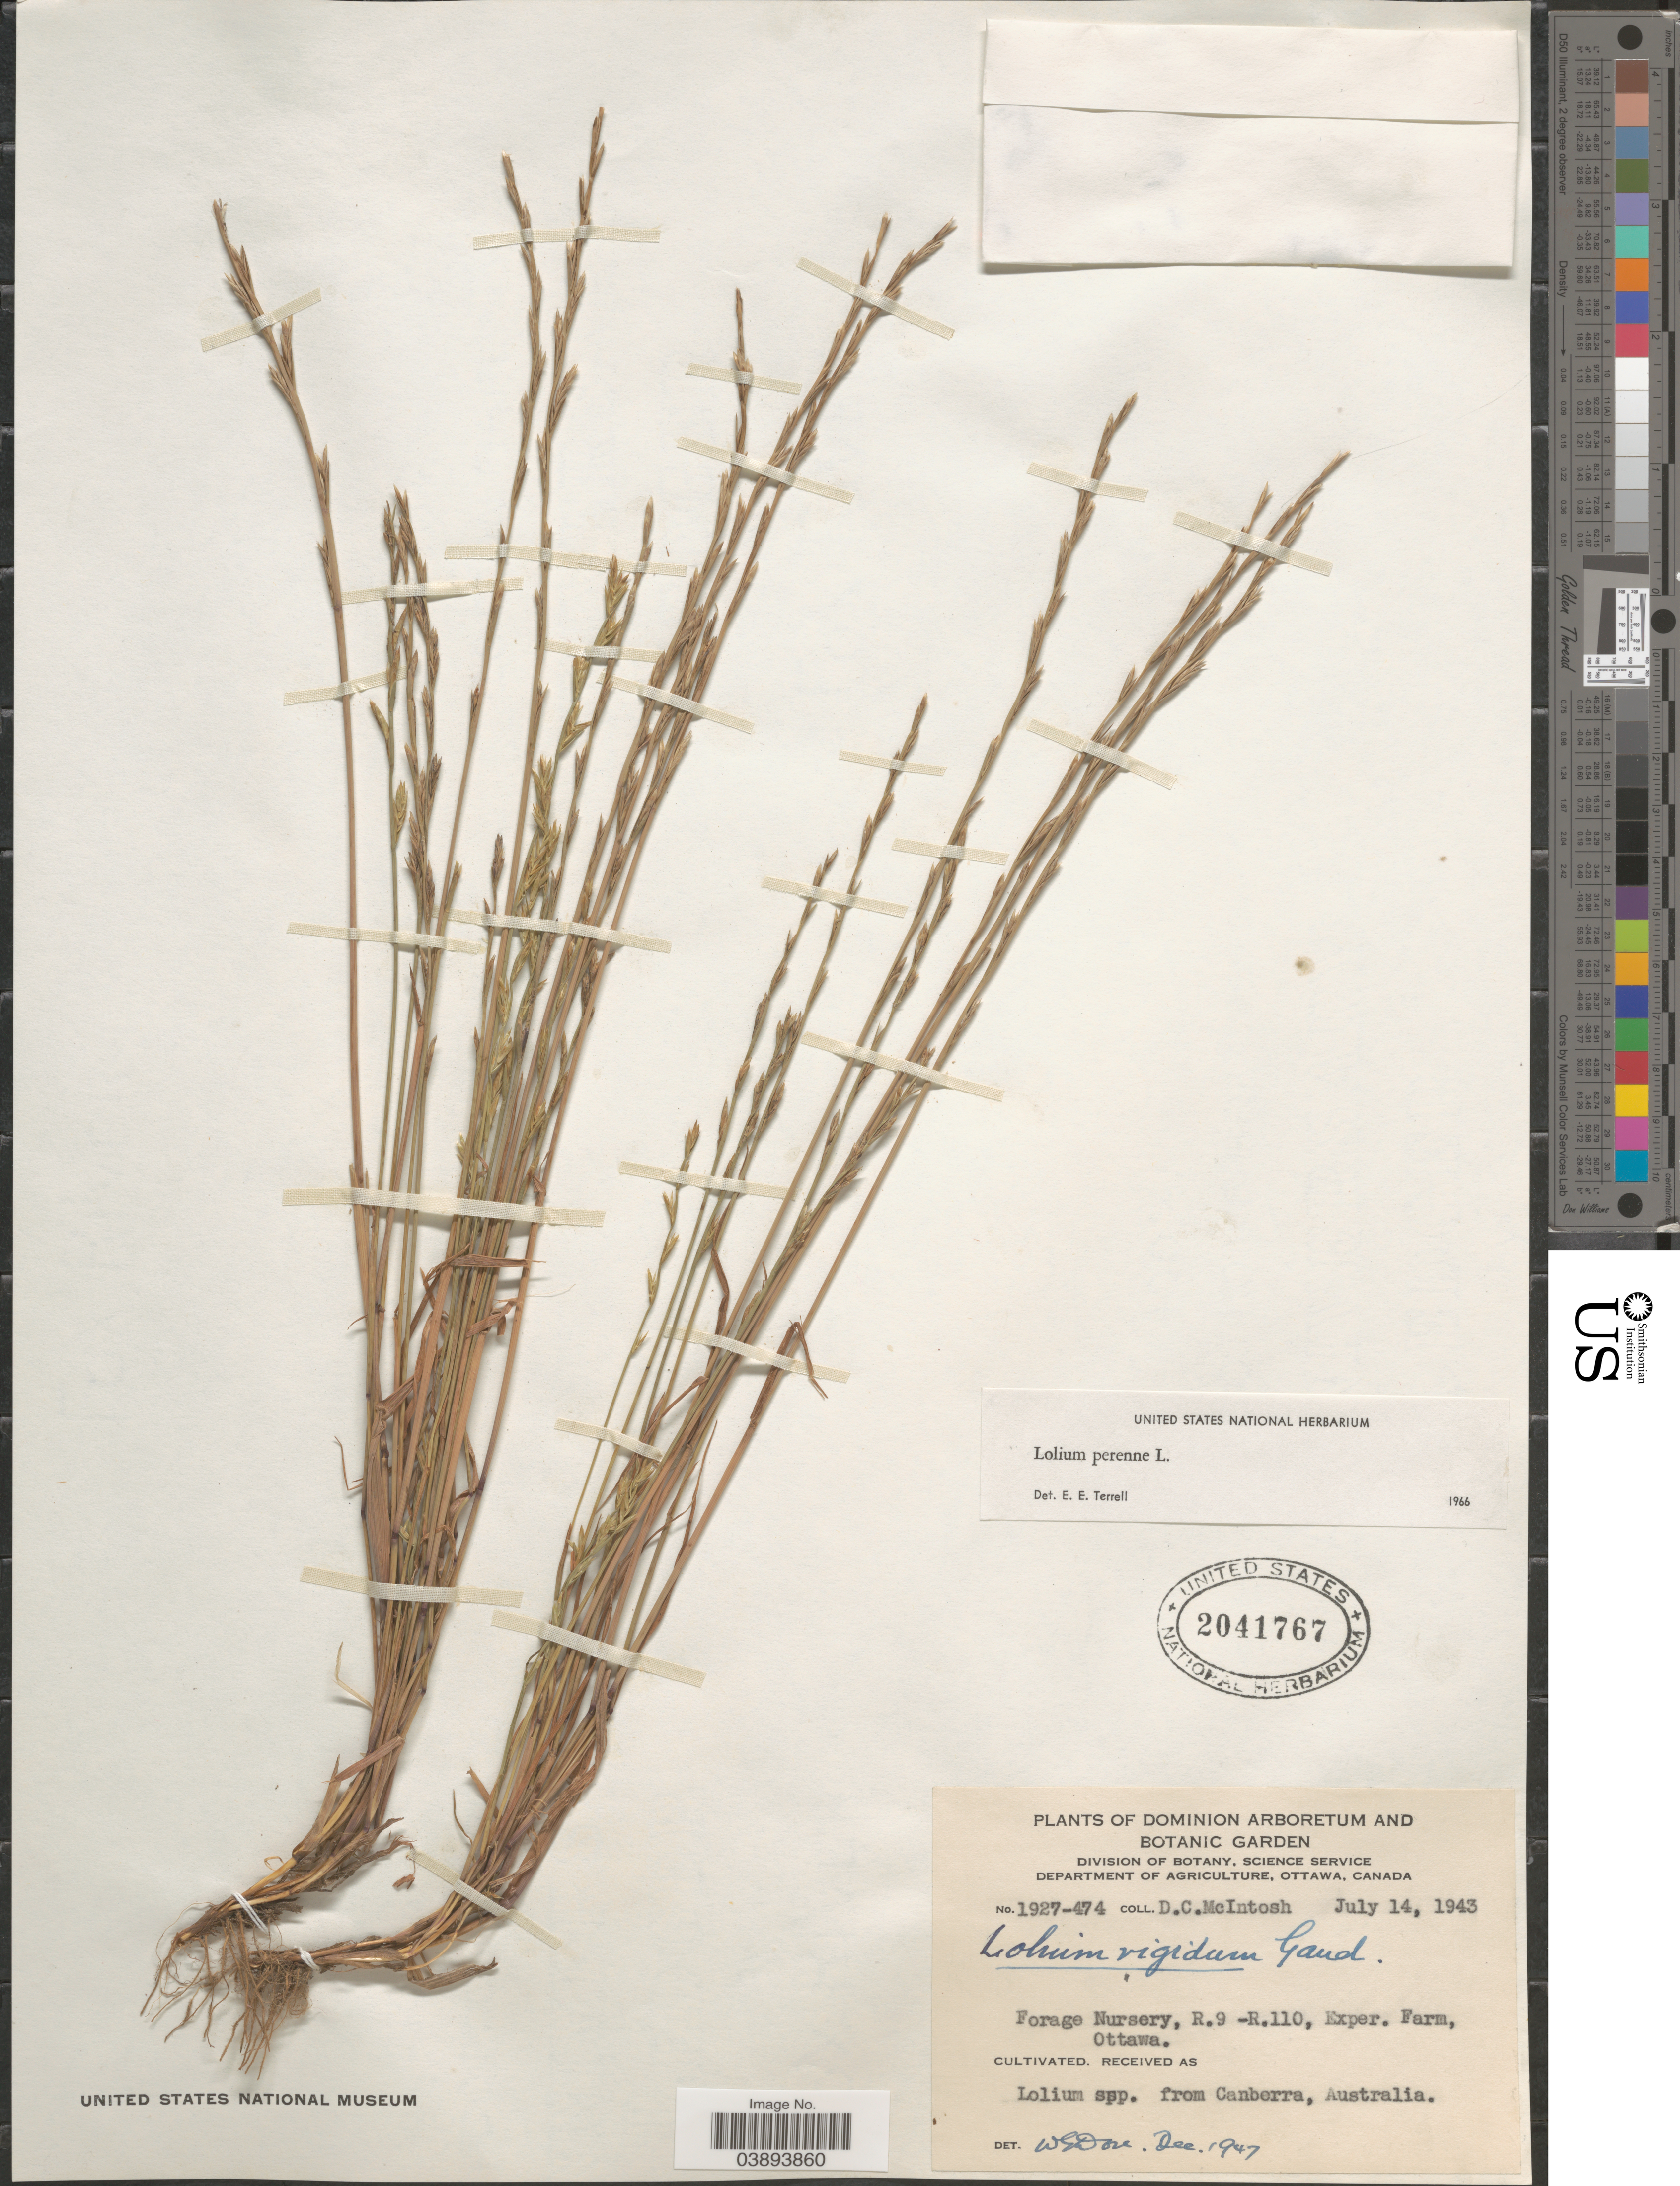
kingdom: Plantae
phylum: Tracheophyta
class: Liliopsida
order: Poales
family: Poaceae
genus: Lolium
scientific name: Lolium rigidum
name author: Gaudin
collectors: D. McIntosh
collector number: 1927-474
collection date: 1943-07-14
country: Canada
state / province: Ontario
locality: Dominion Arboretum and Botanic Garden. Forage Nursery, R.9 - R.110, Exper. Farm, Ottawa.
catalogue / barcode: US 2041767